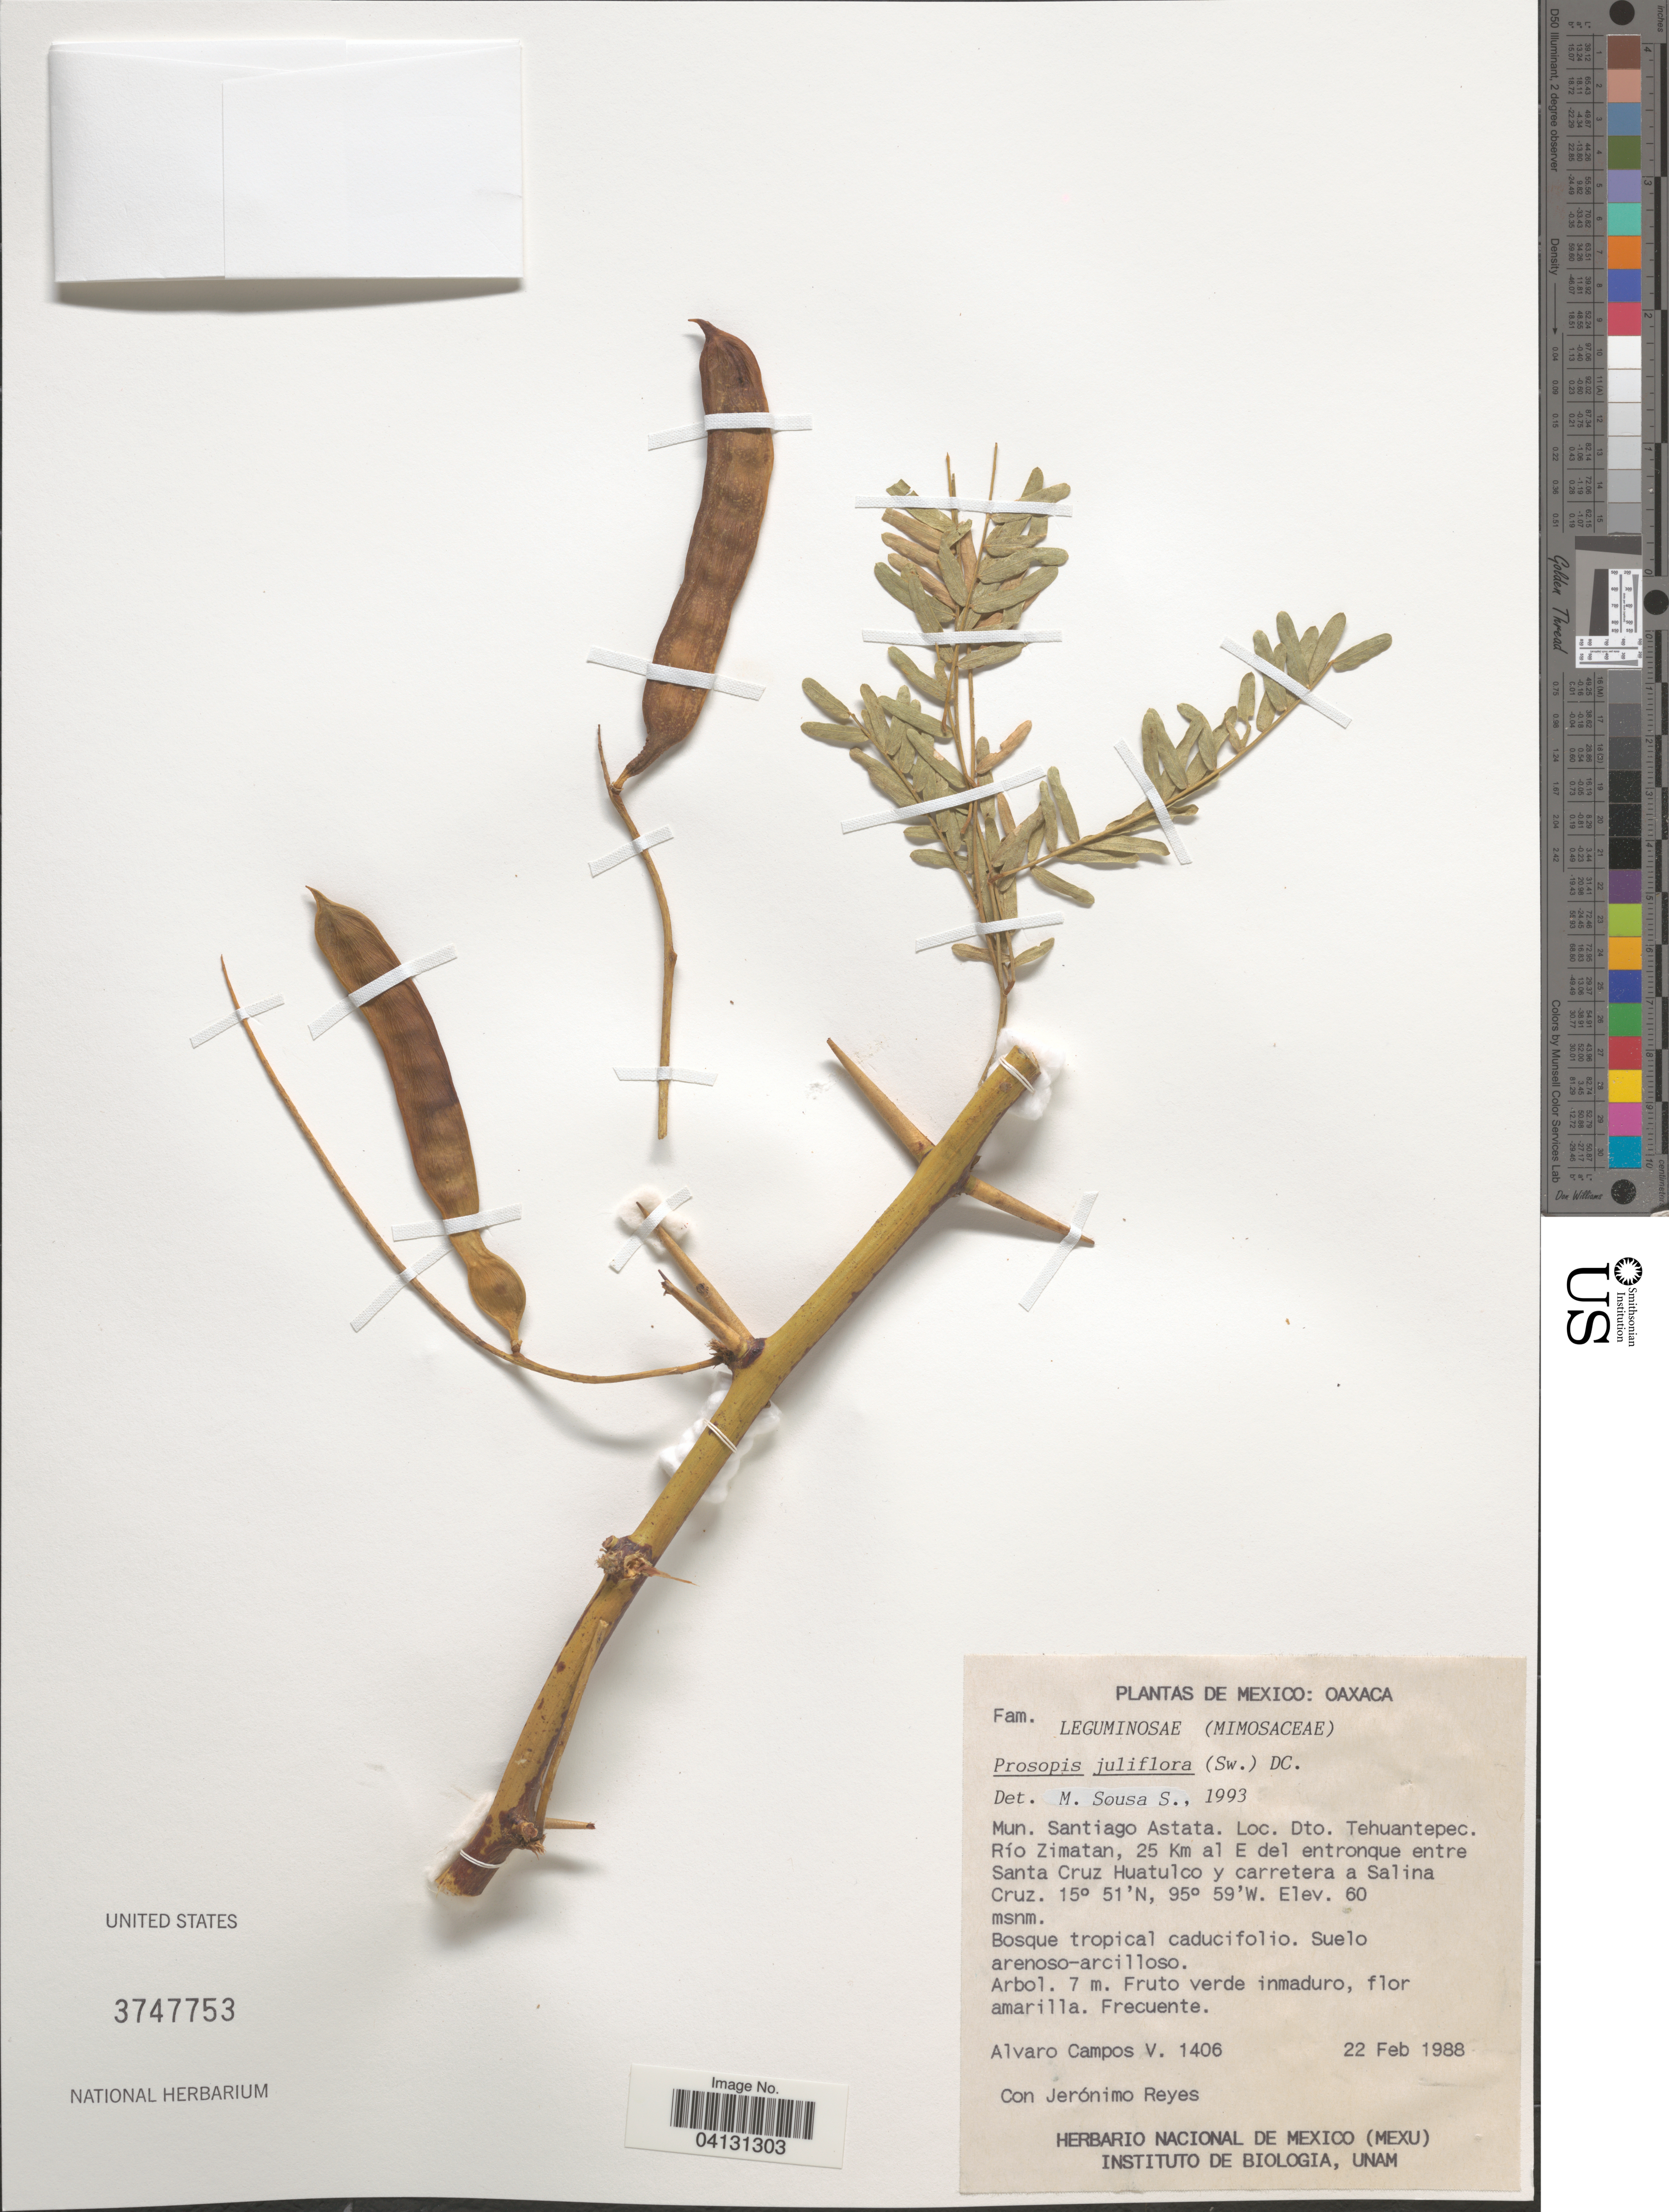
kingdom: Plantae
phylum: Tracheophyta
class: Magnoliopsida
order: Fabales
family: Fabaceae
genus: Neltuma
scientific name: Neltuma juliflora var. juliflora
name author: (Sw.) Raf.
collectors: A. Campos V. & J. Reyes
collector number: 1406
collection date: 1988-02-22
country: Mexico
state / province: Oaxaca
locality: Mun. Santiago Astata. Dto. Tehuantepec. Río Zimatan, 25 Km al E del entronque entre Santa Cruz Huatulco y carretera a Salina Cruz.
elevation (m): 60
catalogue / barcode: US 3747753